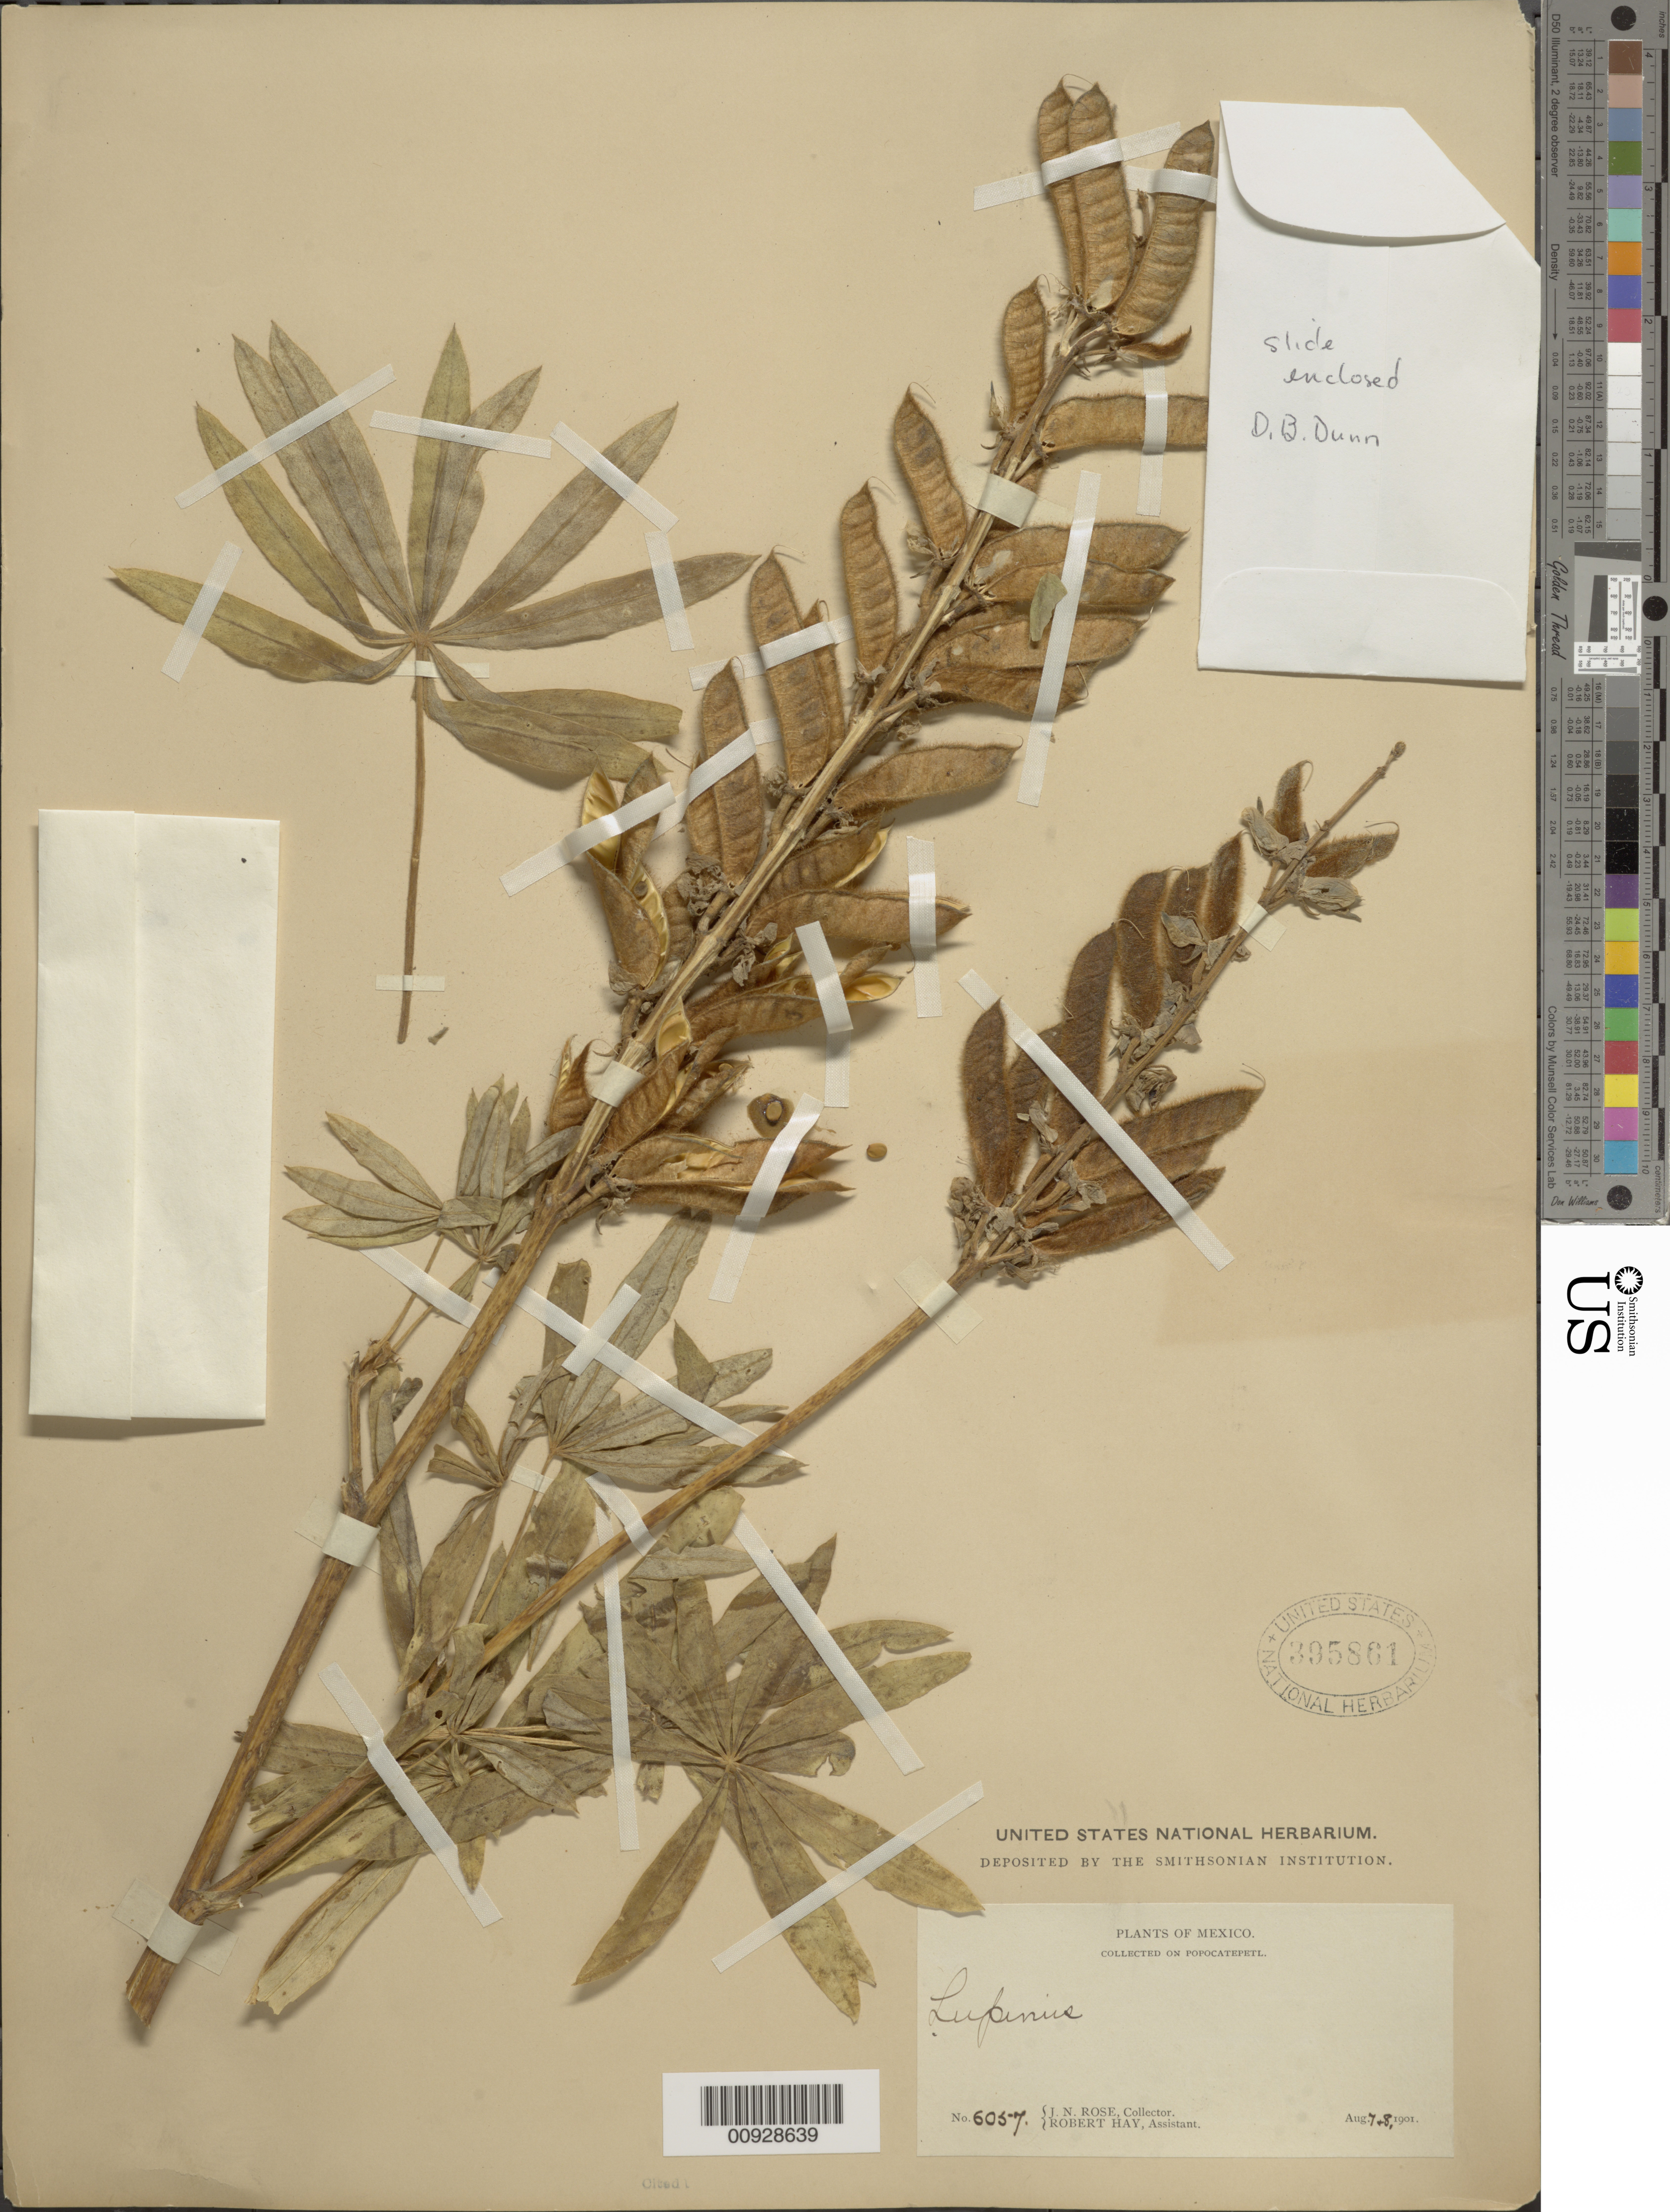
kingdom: Plantae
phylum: Tracheophyta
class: Magnoliopsida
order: Fabales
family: Fabaceae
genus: Lupinus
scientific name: Lupinus sp.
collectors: J. N. Rose & R. Hay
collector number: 6057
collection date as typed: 07 Aug 1901 to 08 Aug 1901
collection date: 1901-08-07/1901-08-08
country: Mexico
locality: Popocatepetl.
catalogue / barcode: US 395861